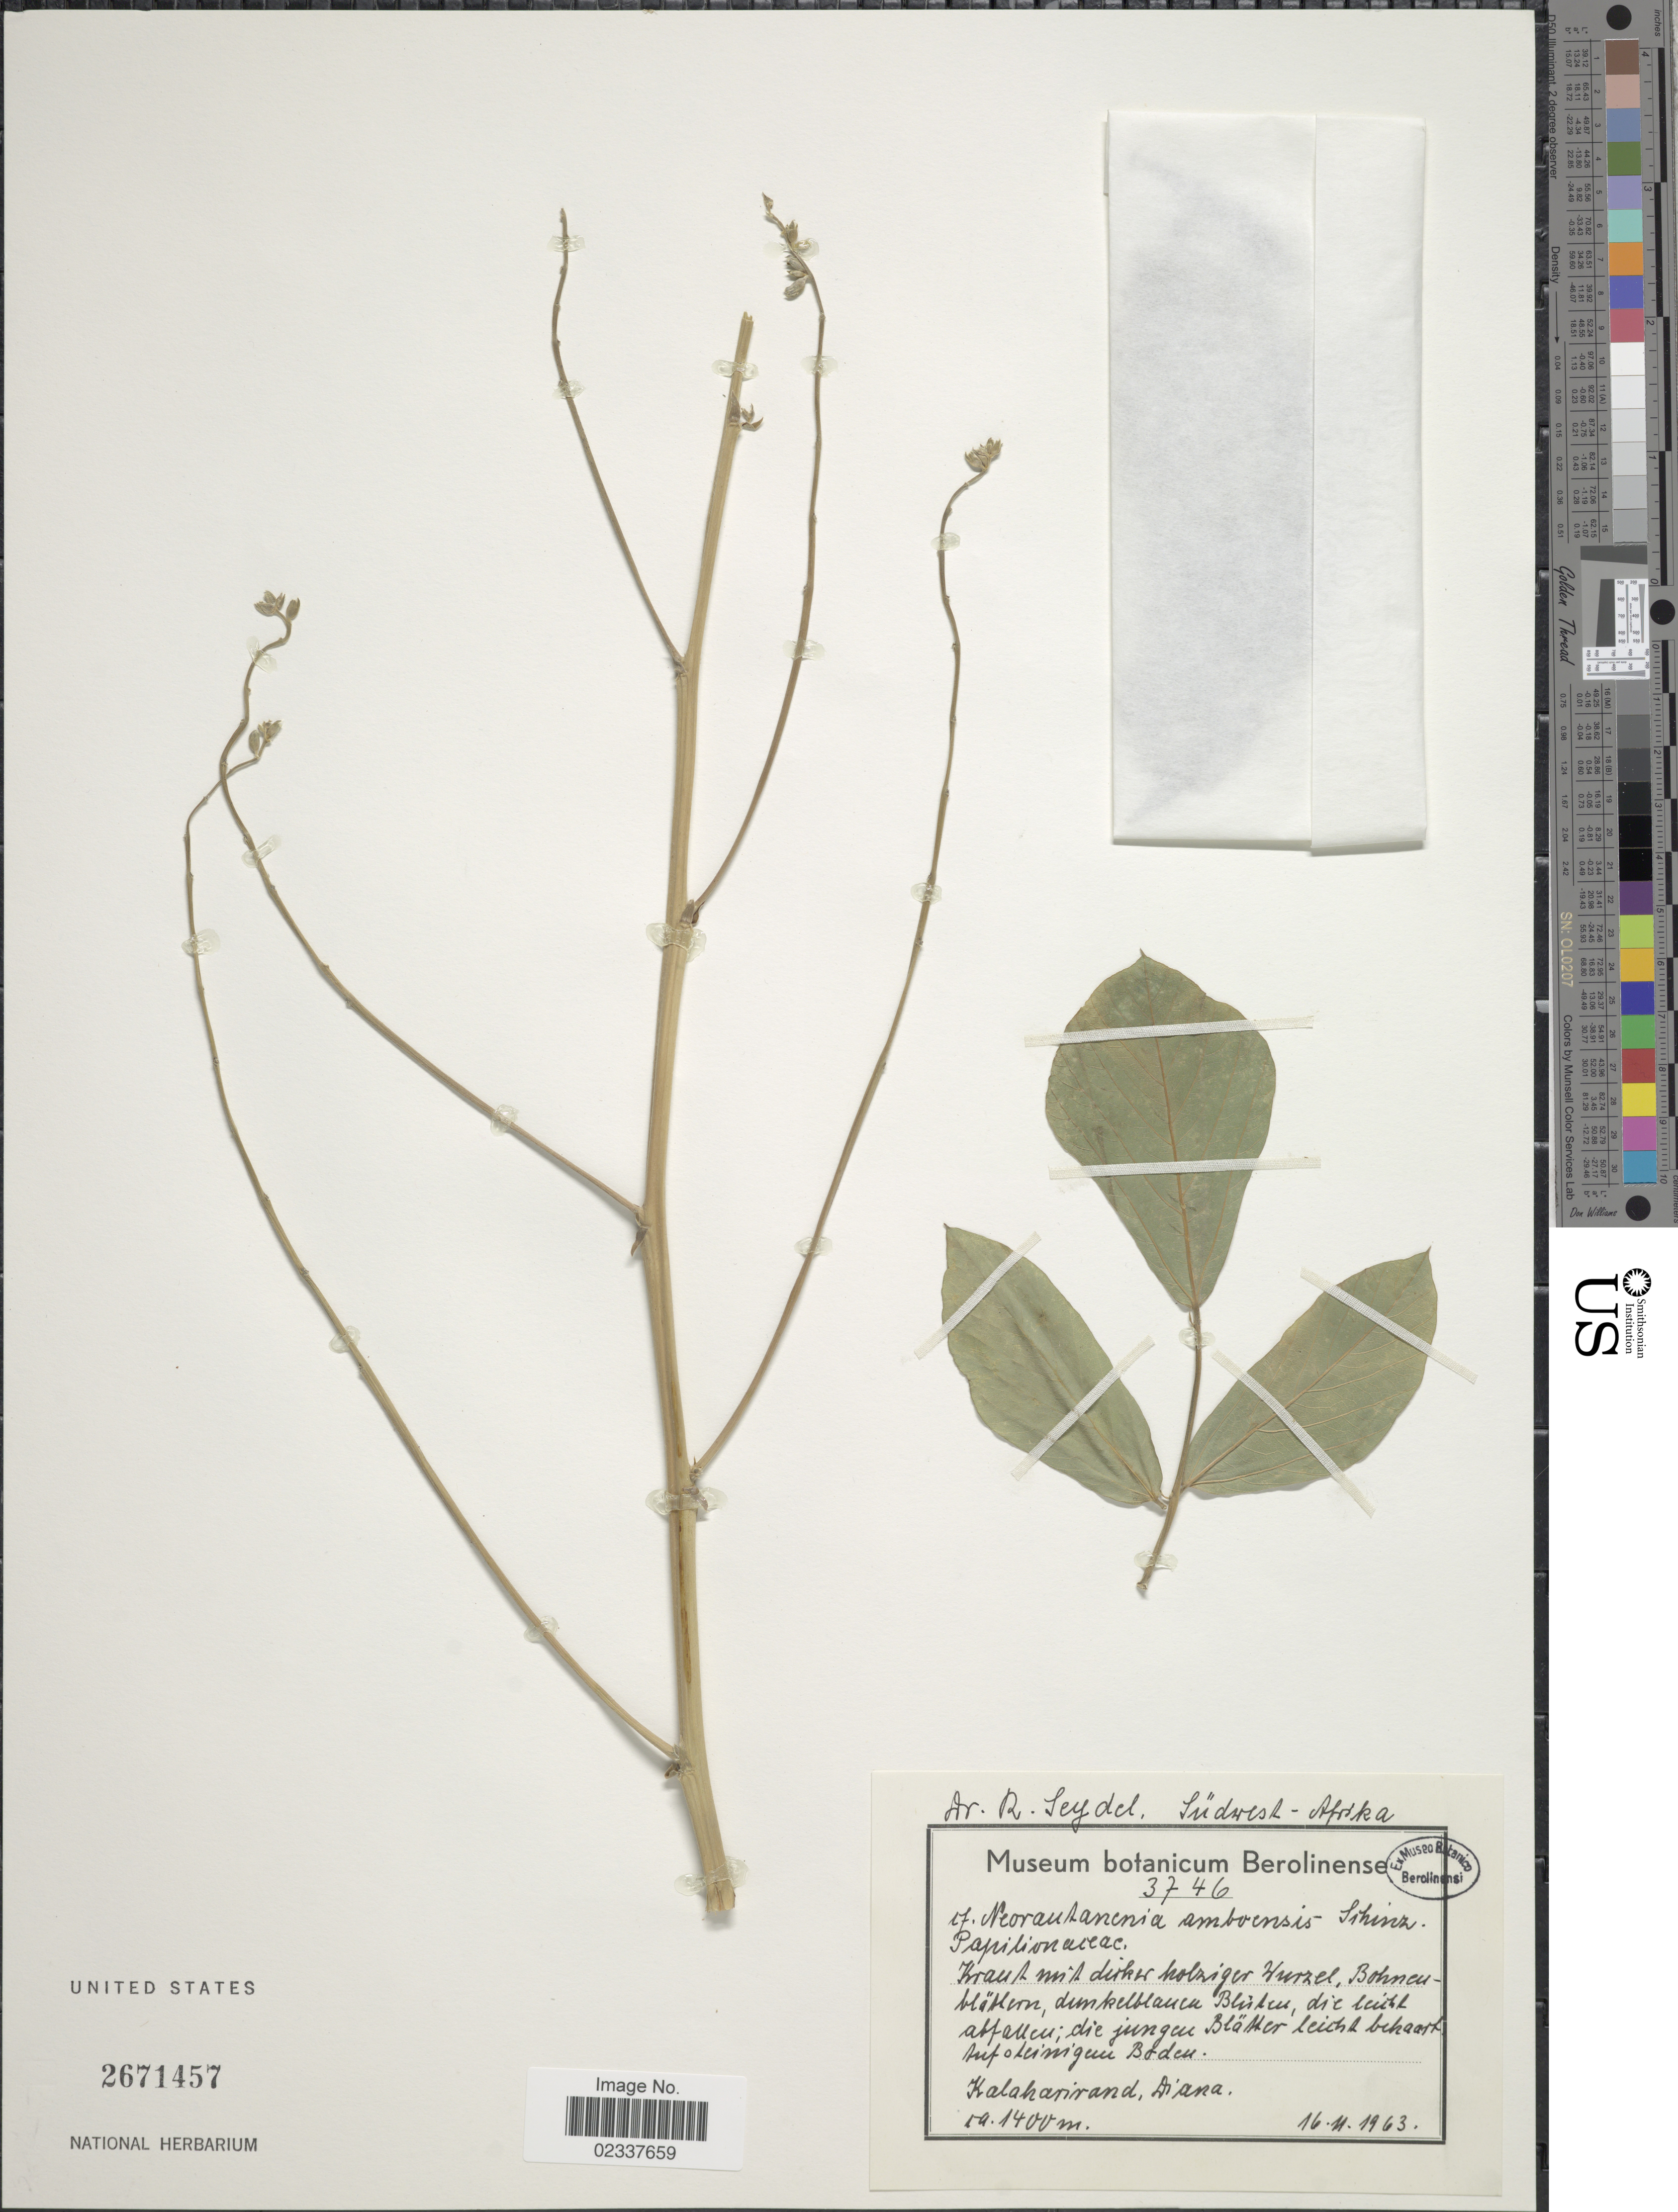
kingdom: Plantae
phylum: Tracheophyta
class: Magnoliopsida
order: Fabales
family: Fabaceae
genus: Neorautanenia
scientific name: Neorautanenia amboensis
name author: Schinz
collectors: R. Seydel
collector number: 3746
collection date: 1963-11-16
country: Namibia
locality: Sudwest-Afrika. Kalaharirand, Diana.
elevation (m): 1400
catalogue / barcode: US 2671457